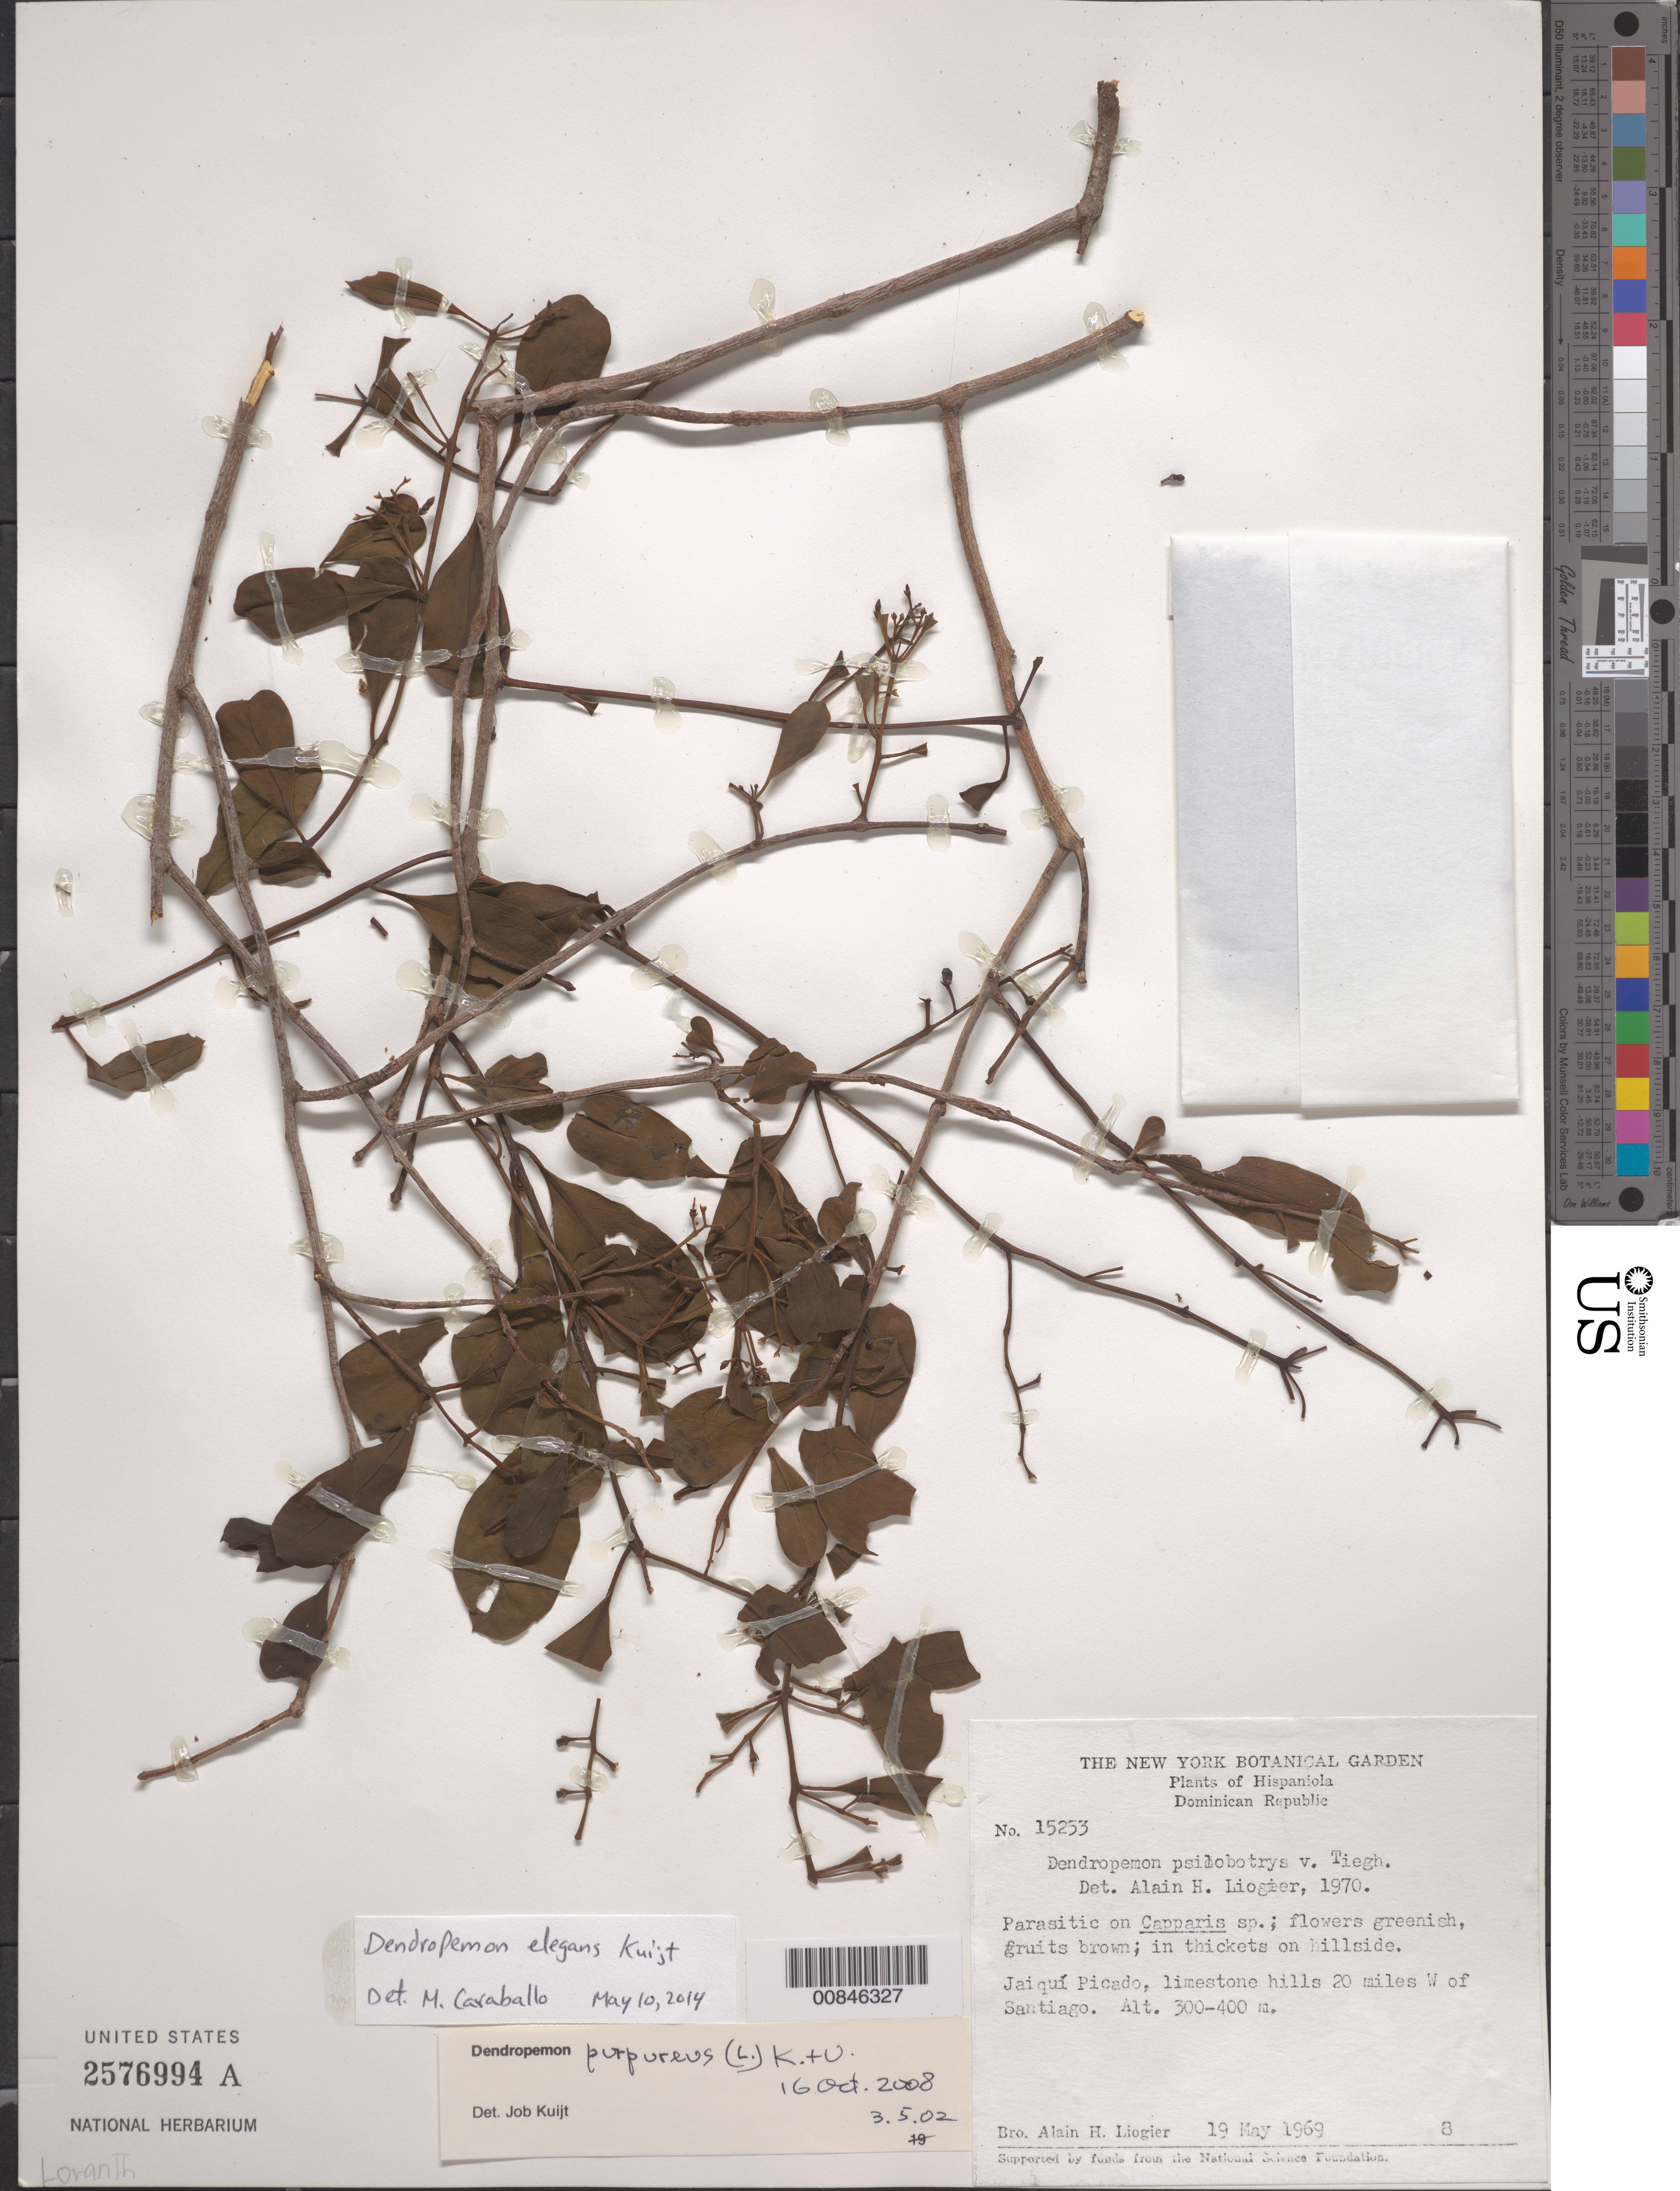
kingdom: Plantae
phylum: Tracheophyta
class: Magnoliopsida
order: Santalales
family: Loranthaceae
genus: Dendropemon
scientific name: Dendropemon elegans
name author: Kuijt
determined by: Caraballo-Ortiz, Marcos A., (MISS), University of Mississippi (UNITED STATES)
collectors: A. H. Liogier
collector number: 15253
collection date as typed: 19 May 1969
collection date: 1969-05-19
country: Dominican Republic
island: Hispaniola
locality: Jaiquí Picado, limestone hills 20 miles W of Santiago.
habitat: On Capparis. In tickets on hillsides. Limestone.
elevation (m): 300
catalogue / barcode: US 2576994A